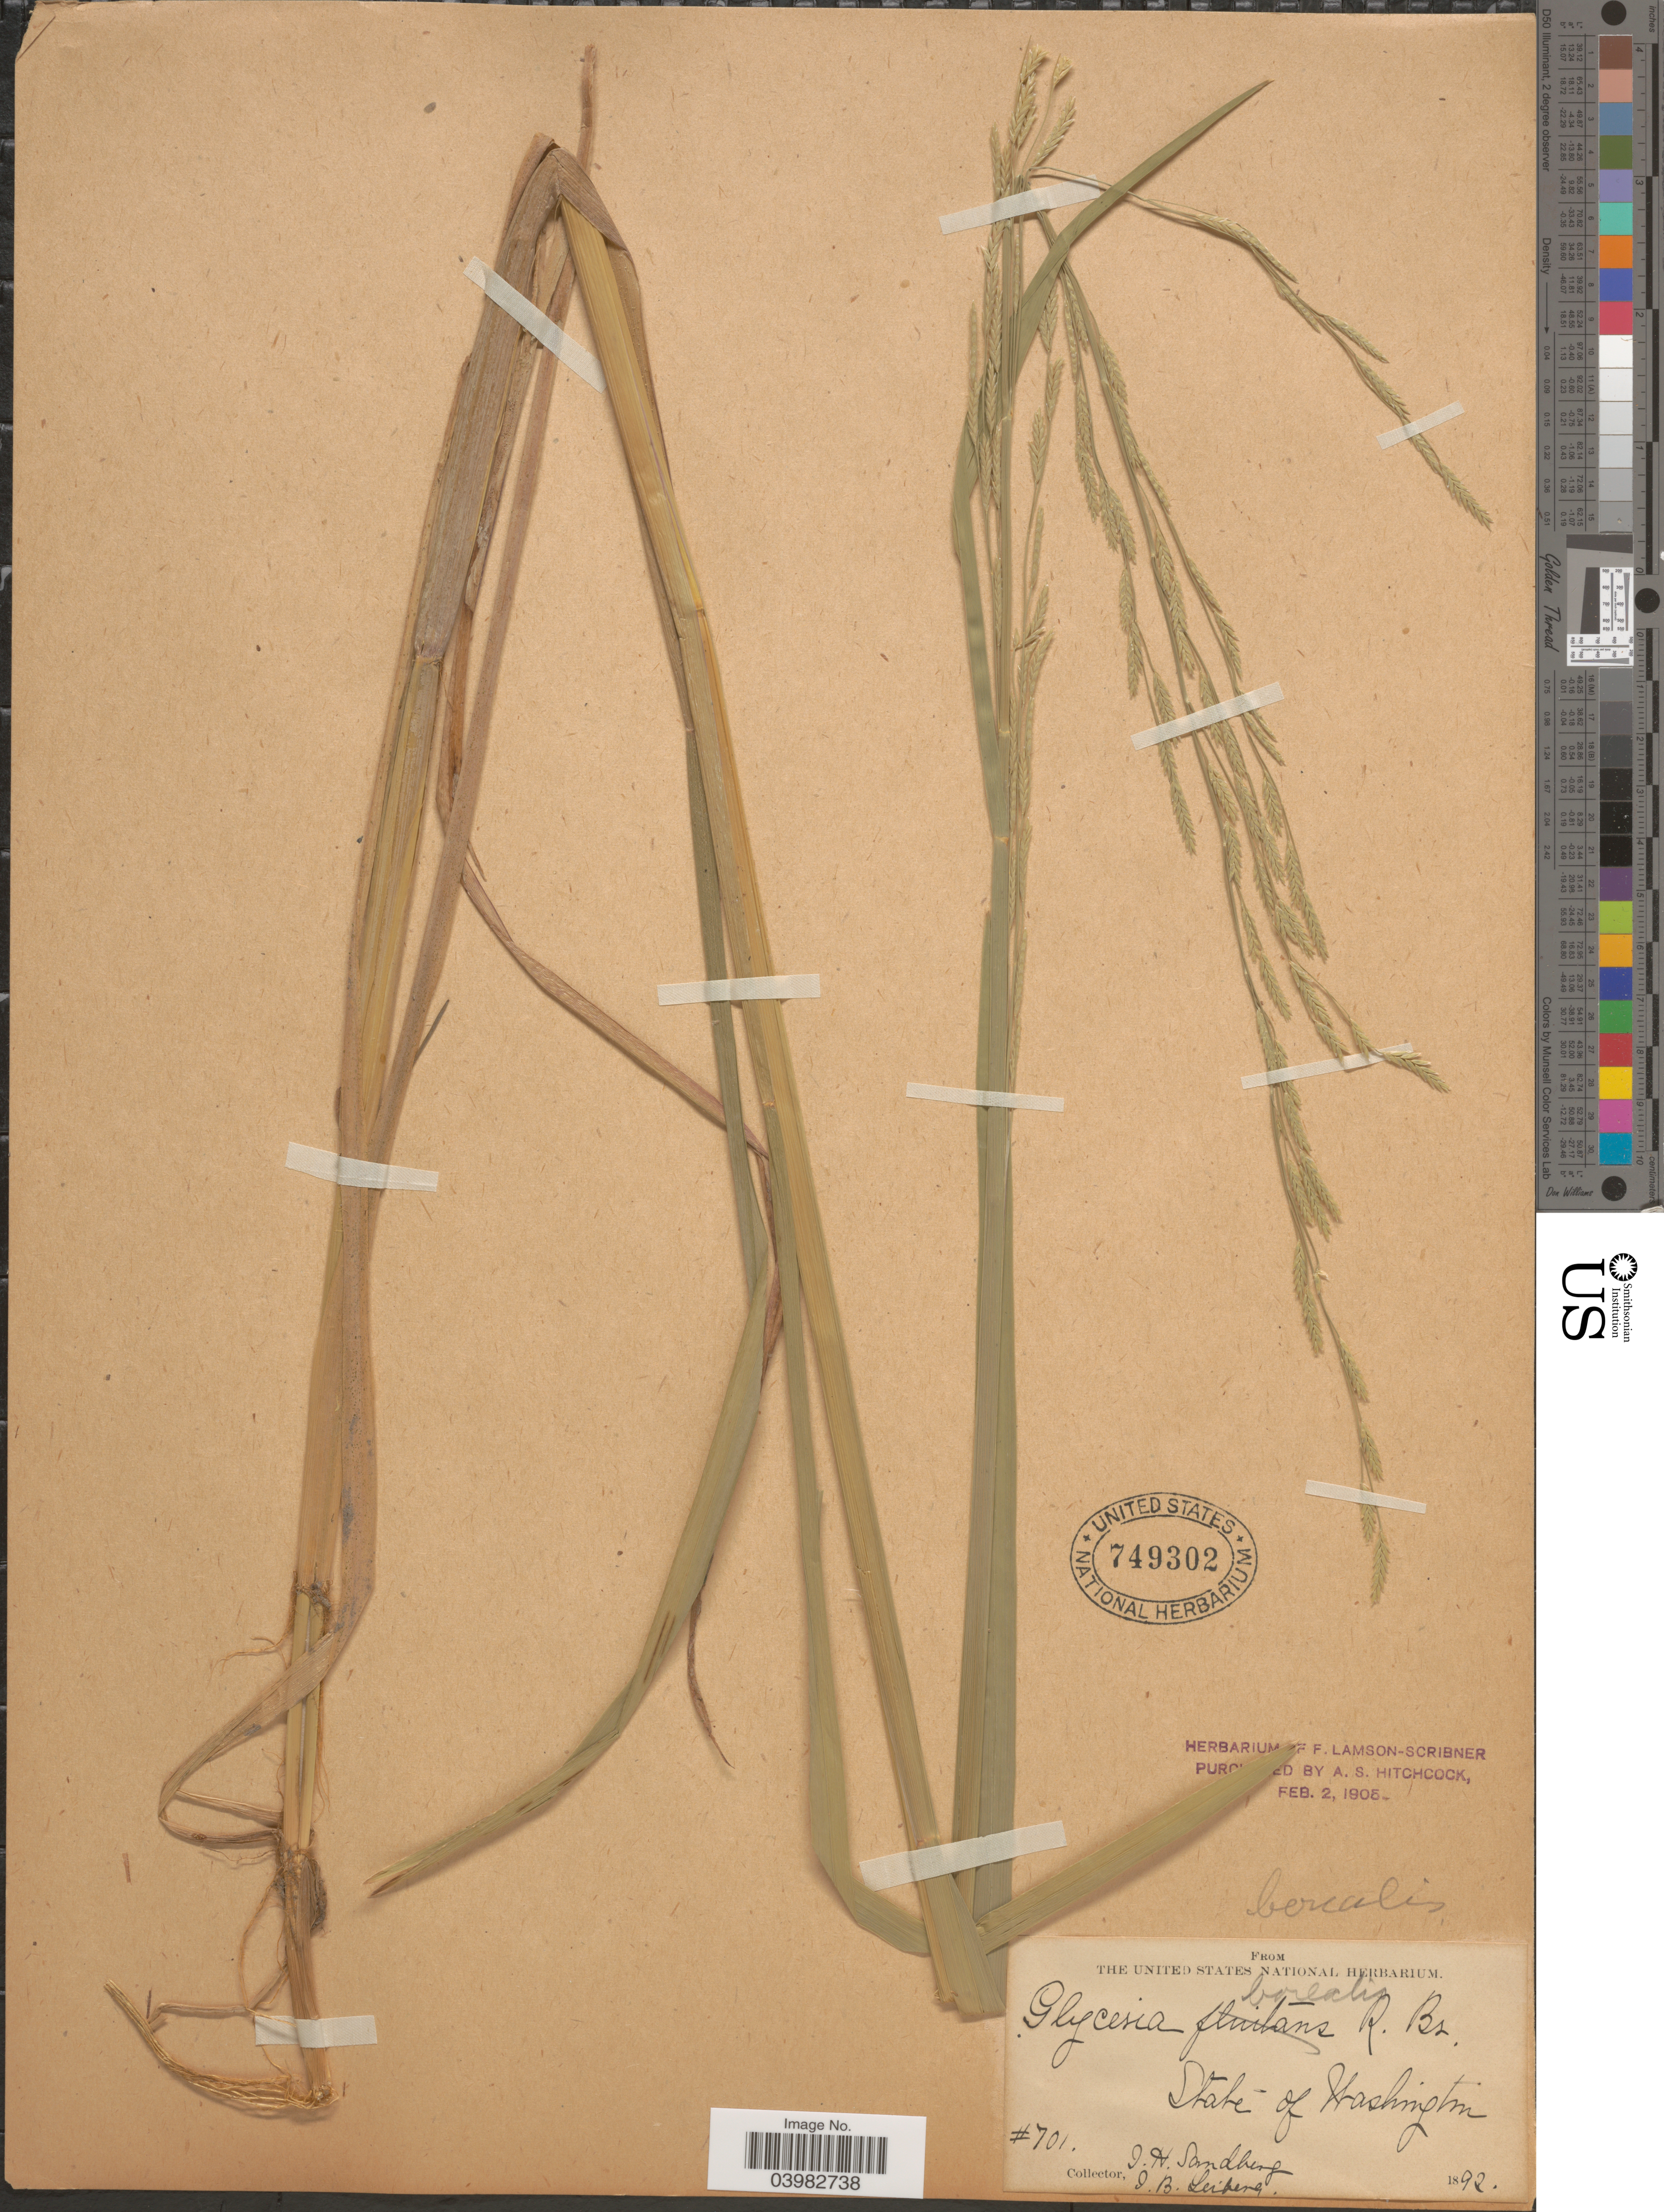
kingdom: Plantae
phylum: Tracheophyta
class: Liliopsida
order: Poales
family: Poaceae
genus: Glyceria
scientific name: Glyceria borealis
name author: (Nash) Batchelder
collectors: J. H. Sandberg & J. B. Leiberg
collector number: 701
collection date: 1892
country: United States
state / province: Washington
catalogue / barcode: US 749302